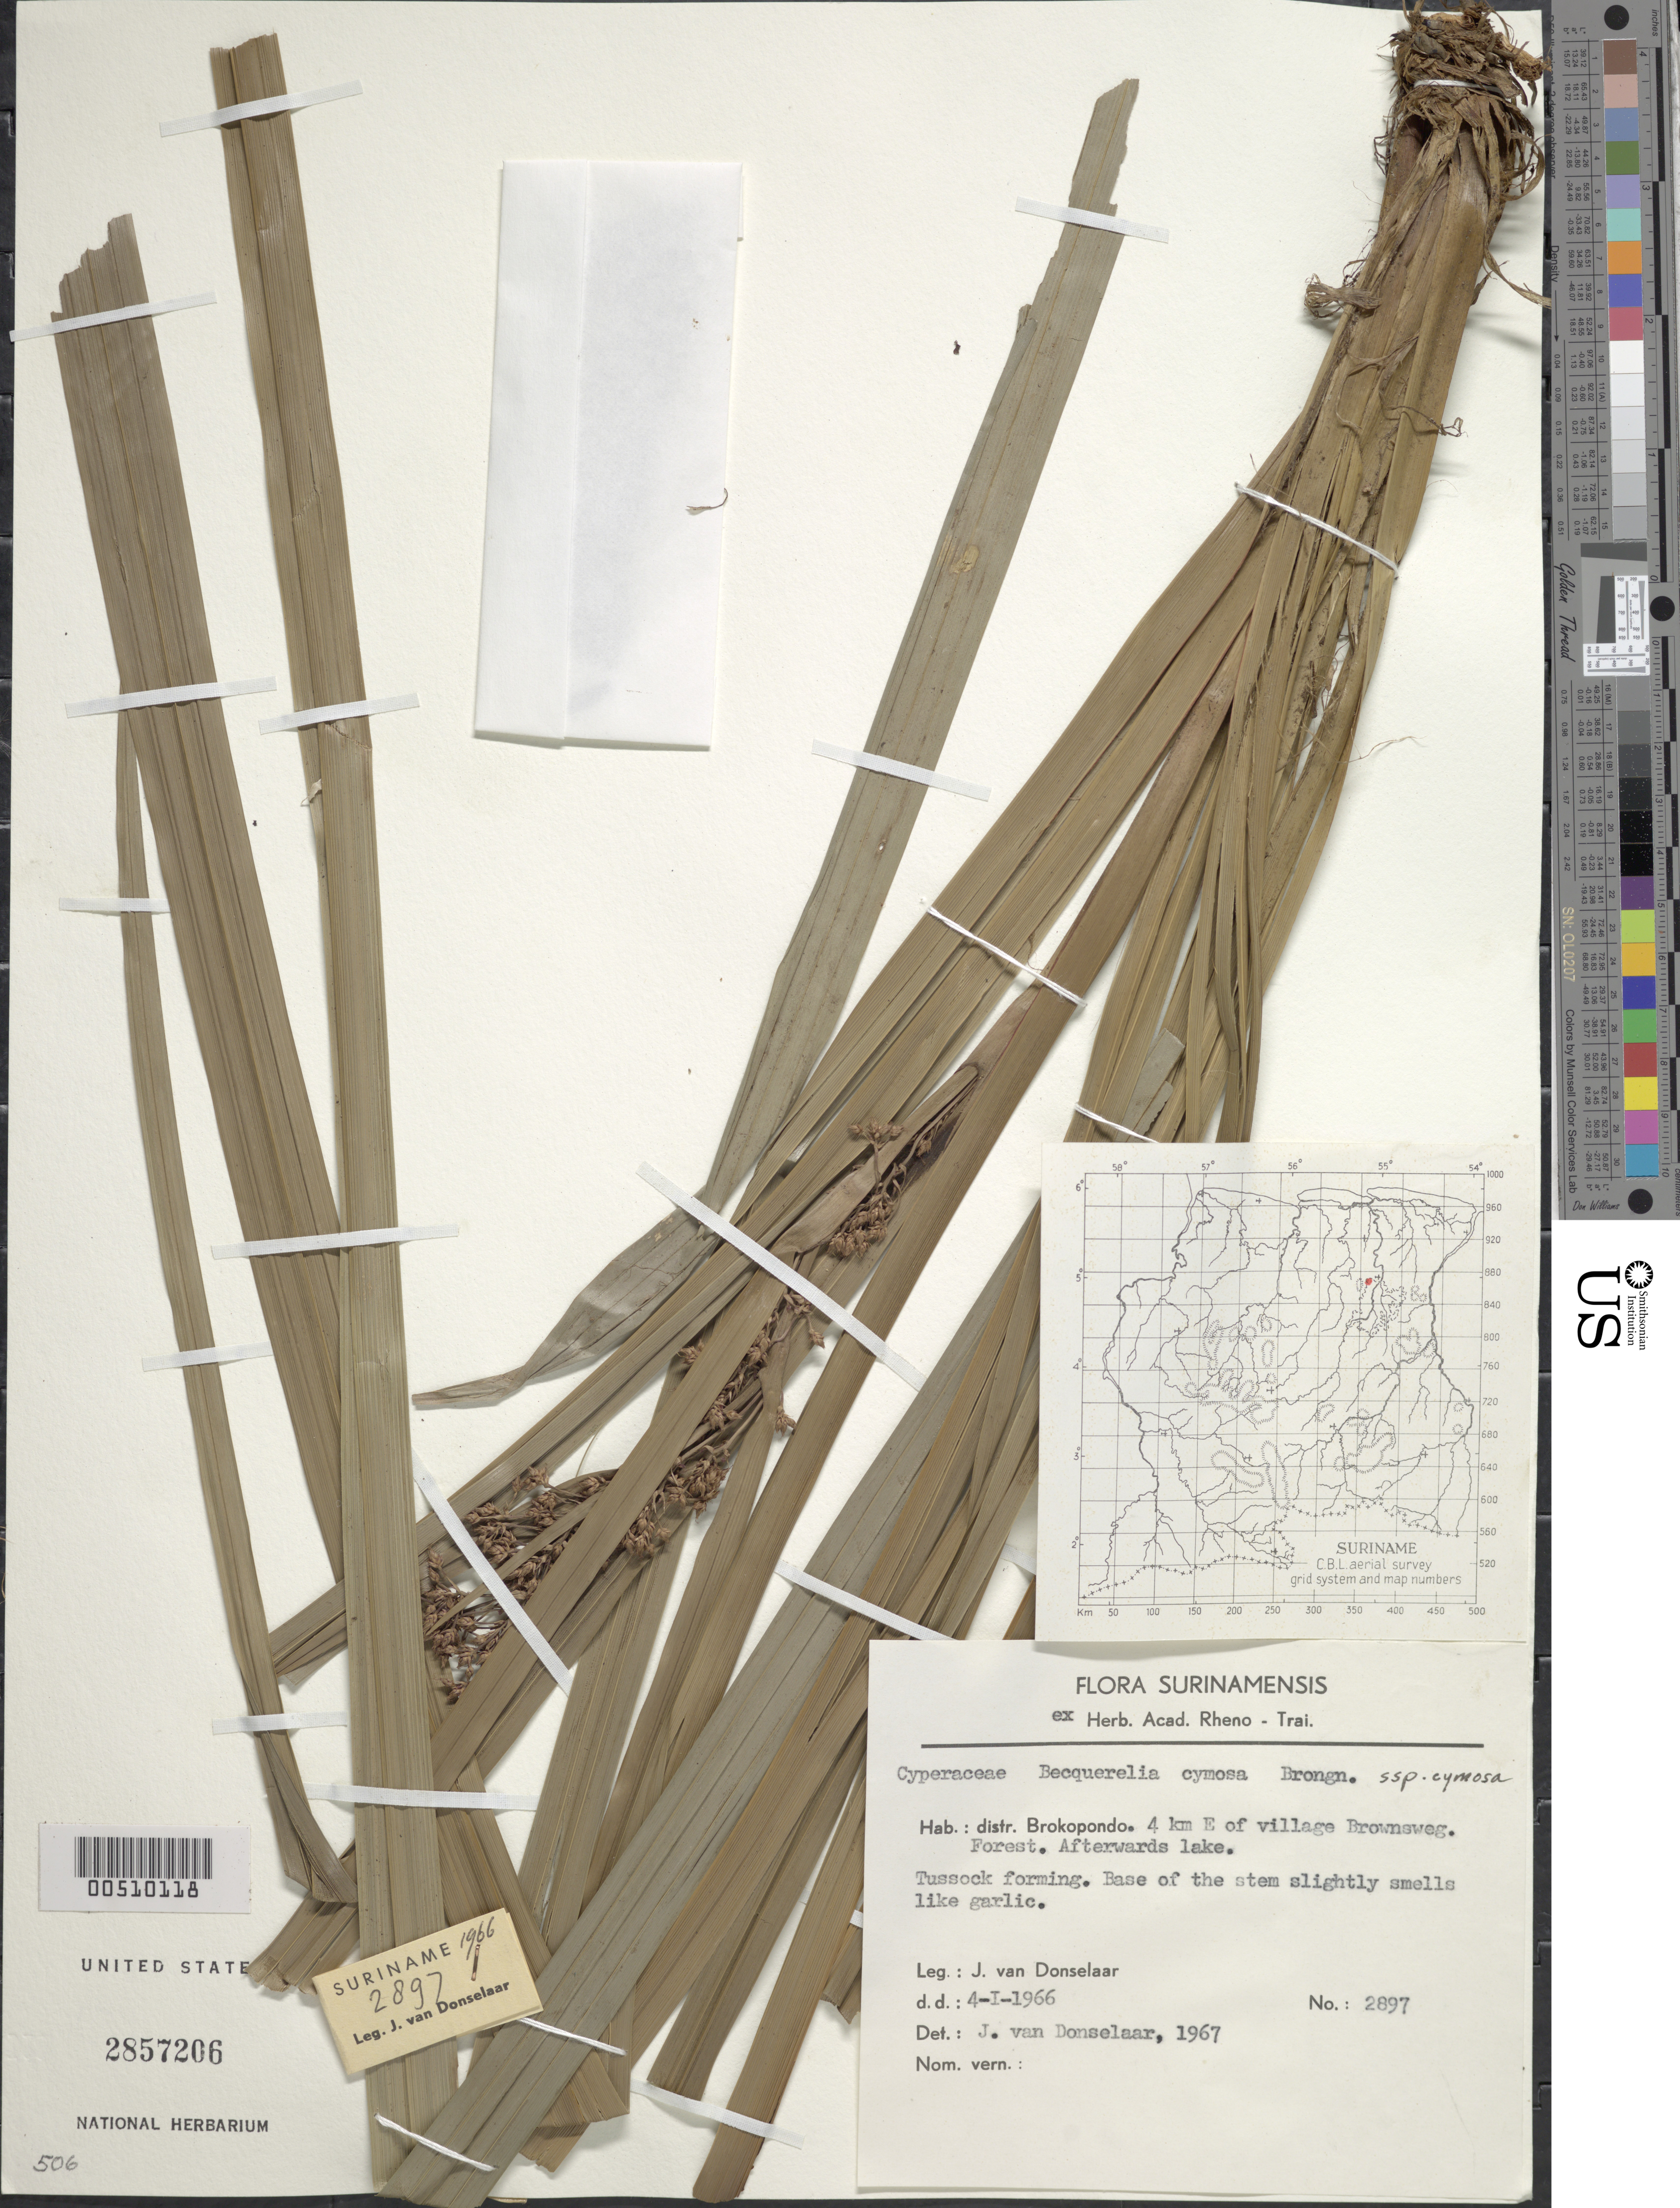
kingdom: Plantae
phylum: Tracheophyta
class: Liliopsida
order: Poales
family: Cyperaceae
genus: Becquerelia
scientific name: Becquerelia cymosa subsp. cymosa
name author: Brongn.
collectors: J. Donselaar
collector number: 2897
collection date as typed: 04 Jan 1966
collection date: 1966-01-04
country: Suriname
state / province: Brokopondo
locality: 4 km E of village Brownsweg.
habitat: Forest. Afterwards lake.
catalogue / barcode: US 2857206